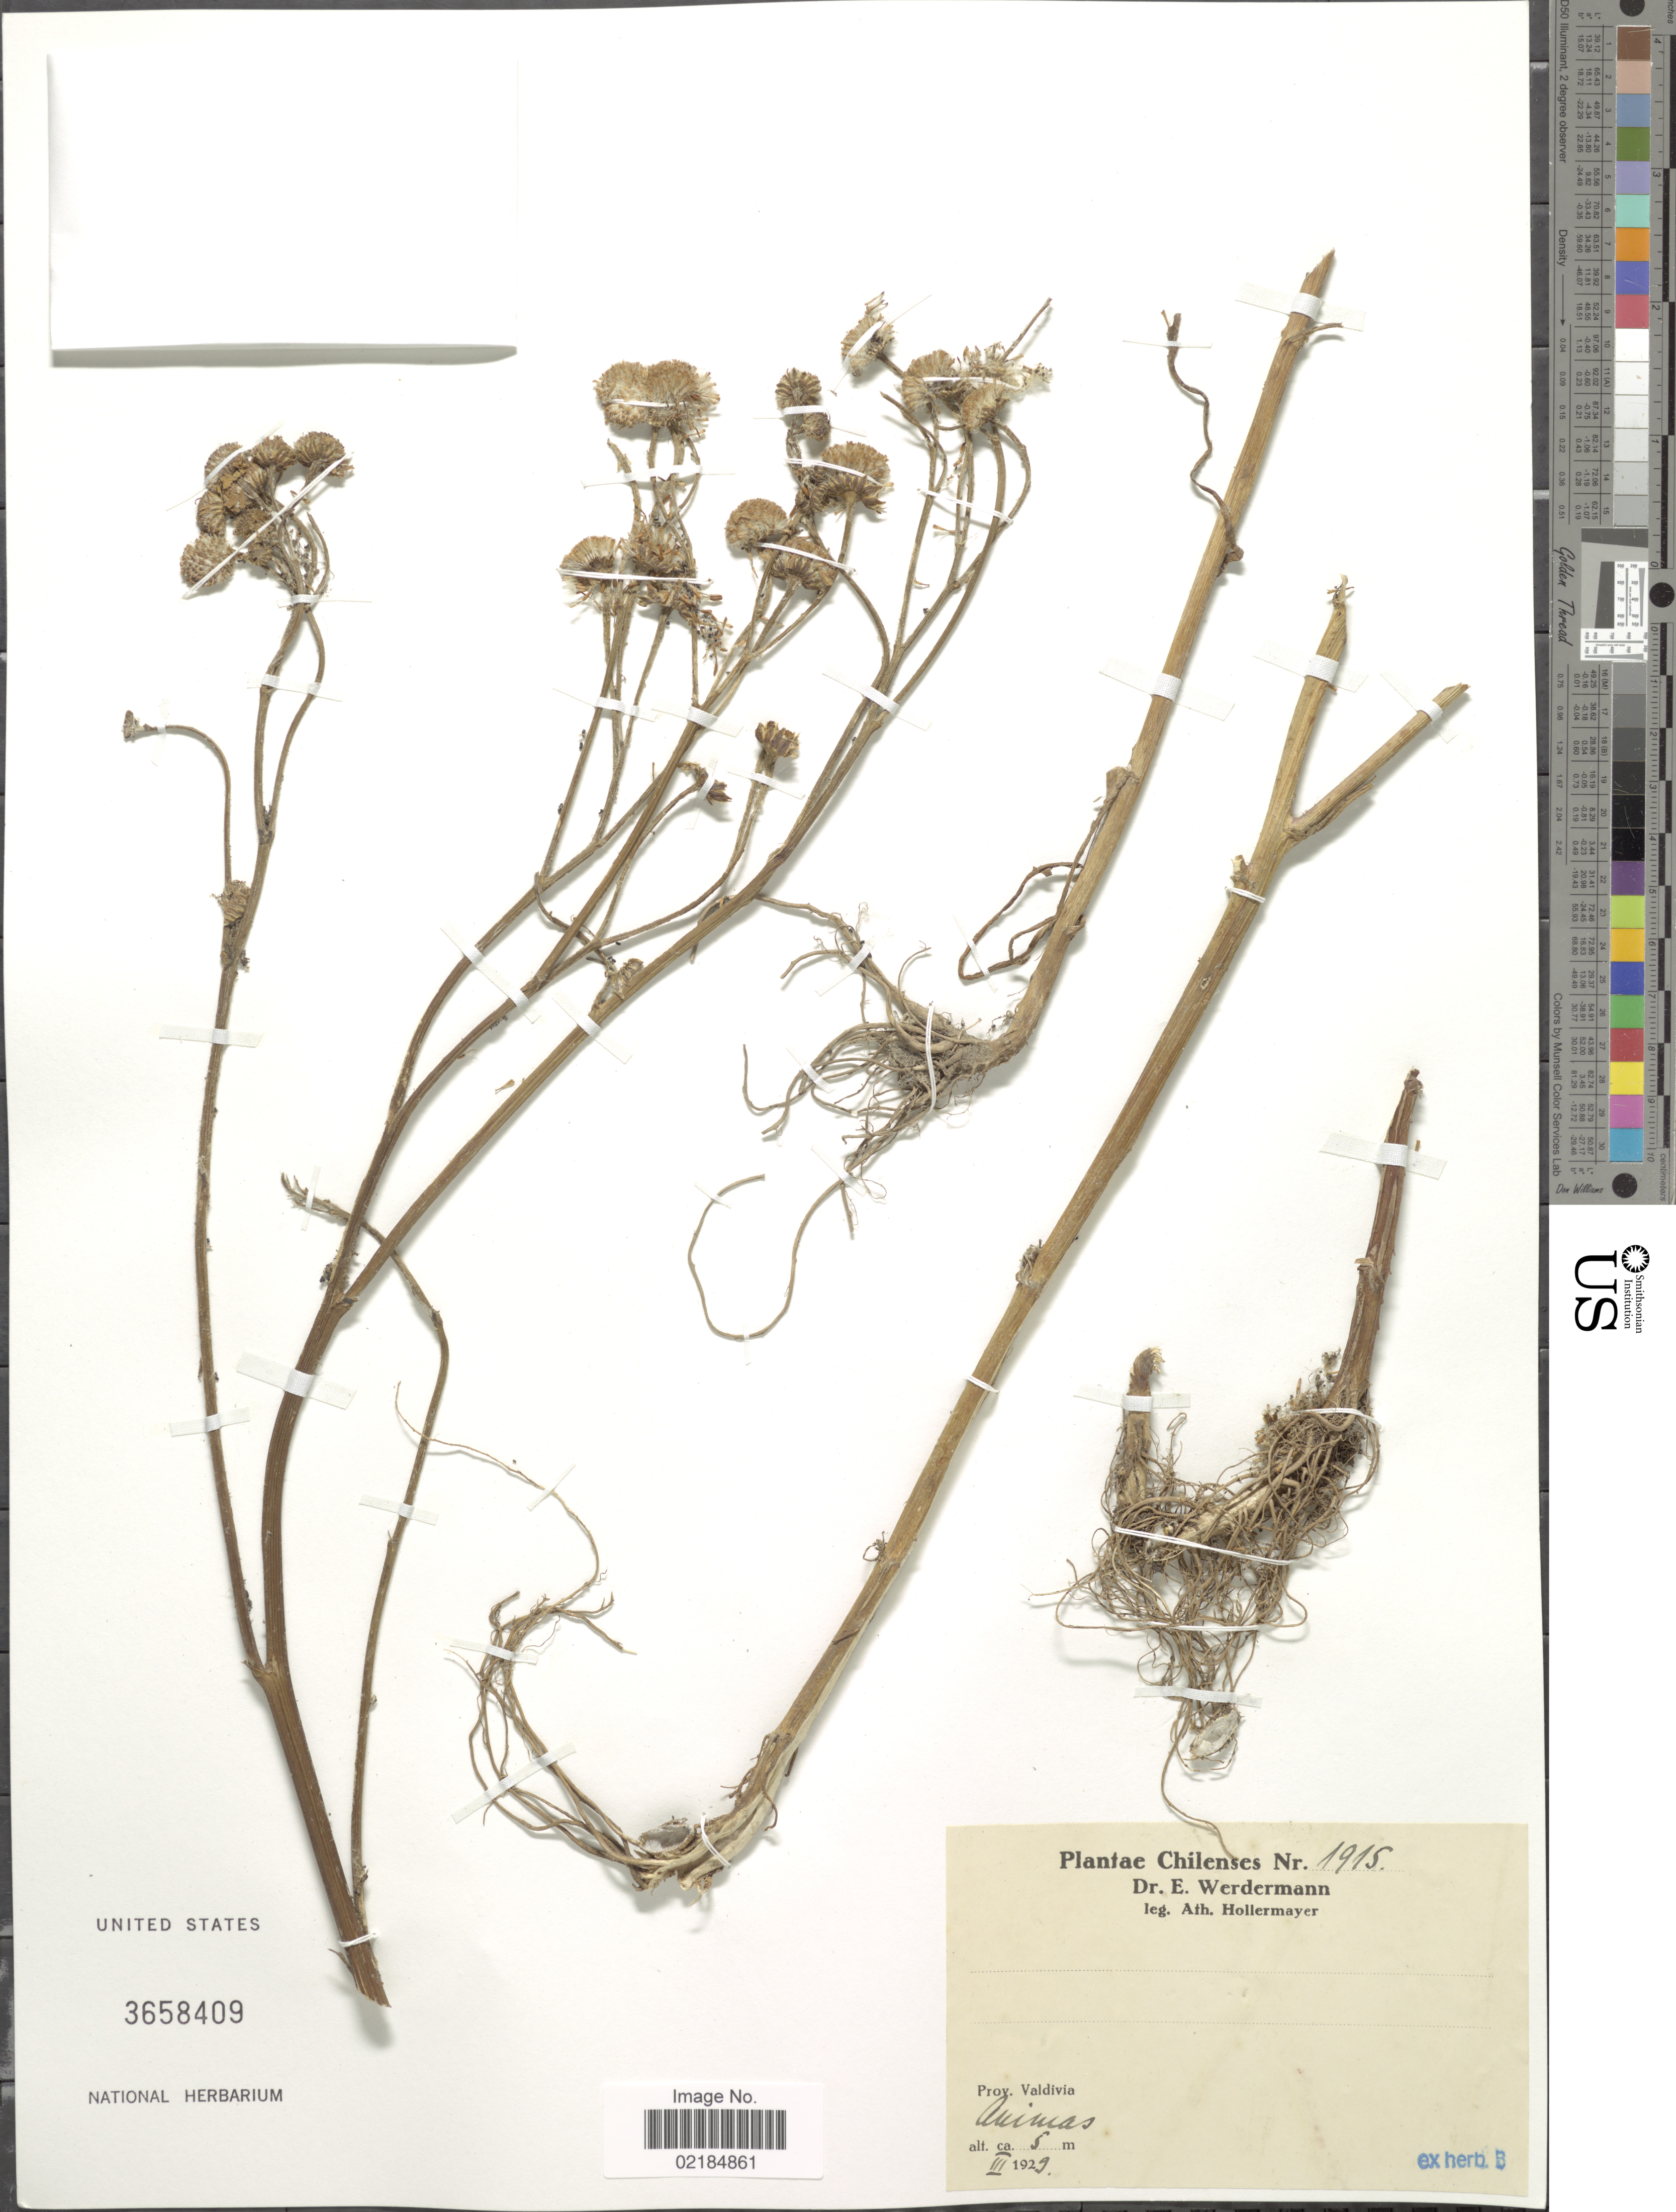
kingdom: Plantae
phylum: Tracheophyta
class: Magnoliopsida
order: Asterales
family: Asteraceae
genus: Senecio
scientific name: Senecio sp.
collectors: A. Hollermayer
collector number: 1915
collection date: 1929-03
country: Chile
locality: Chilenses. Prov. Valdivia. Animas.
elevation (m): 5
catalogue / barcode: US 3658409